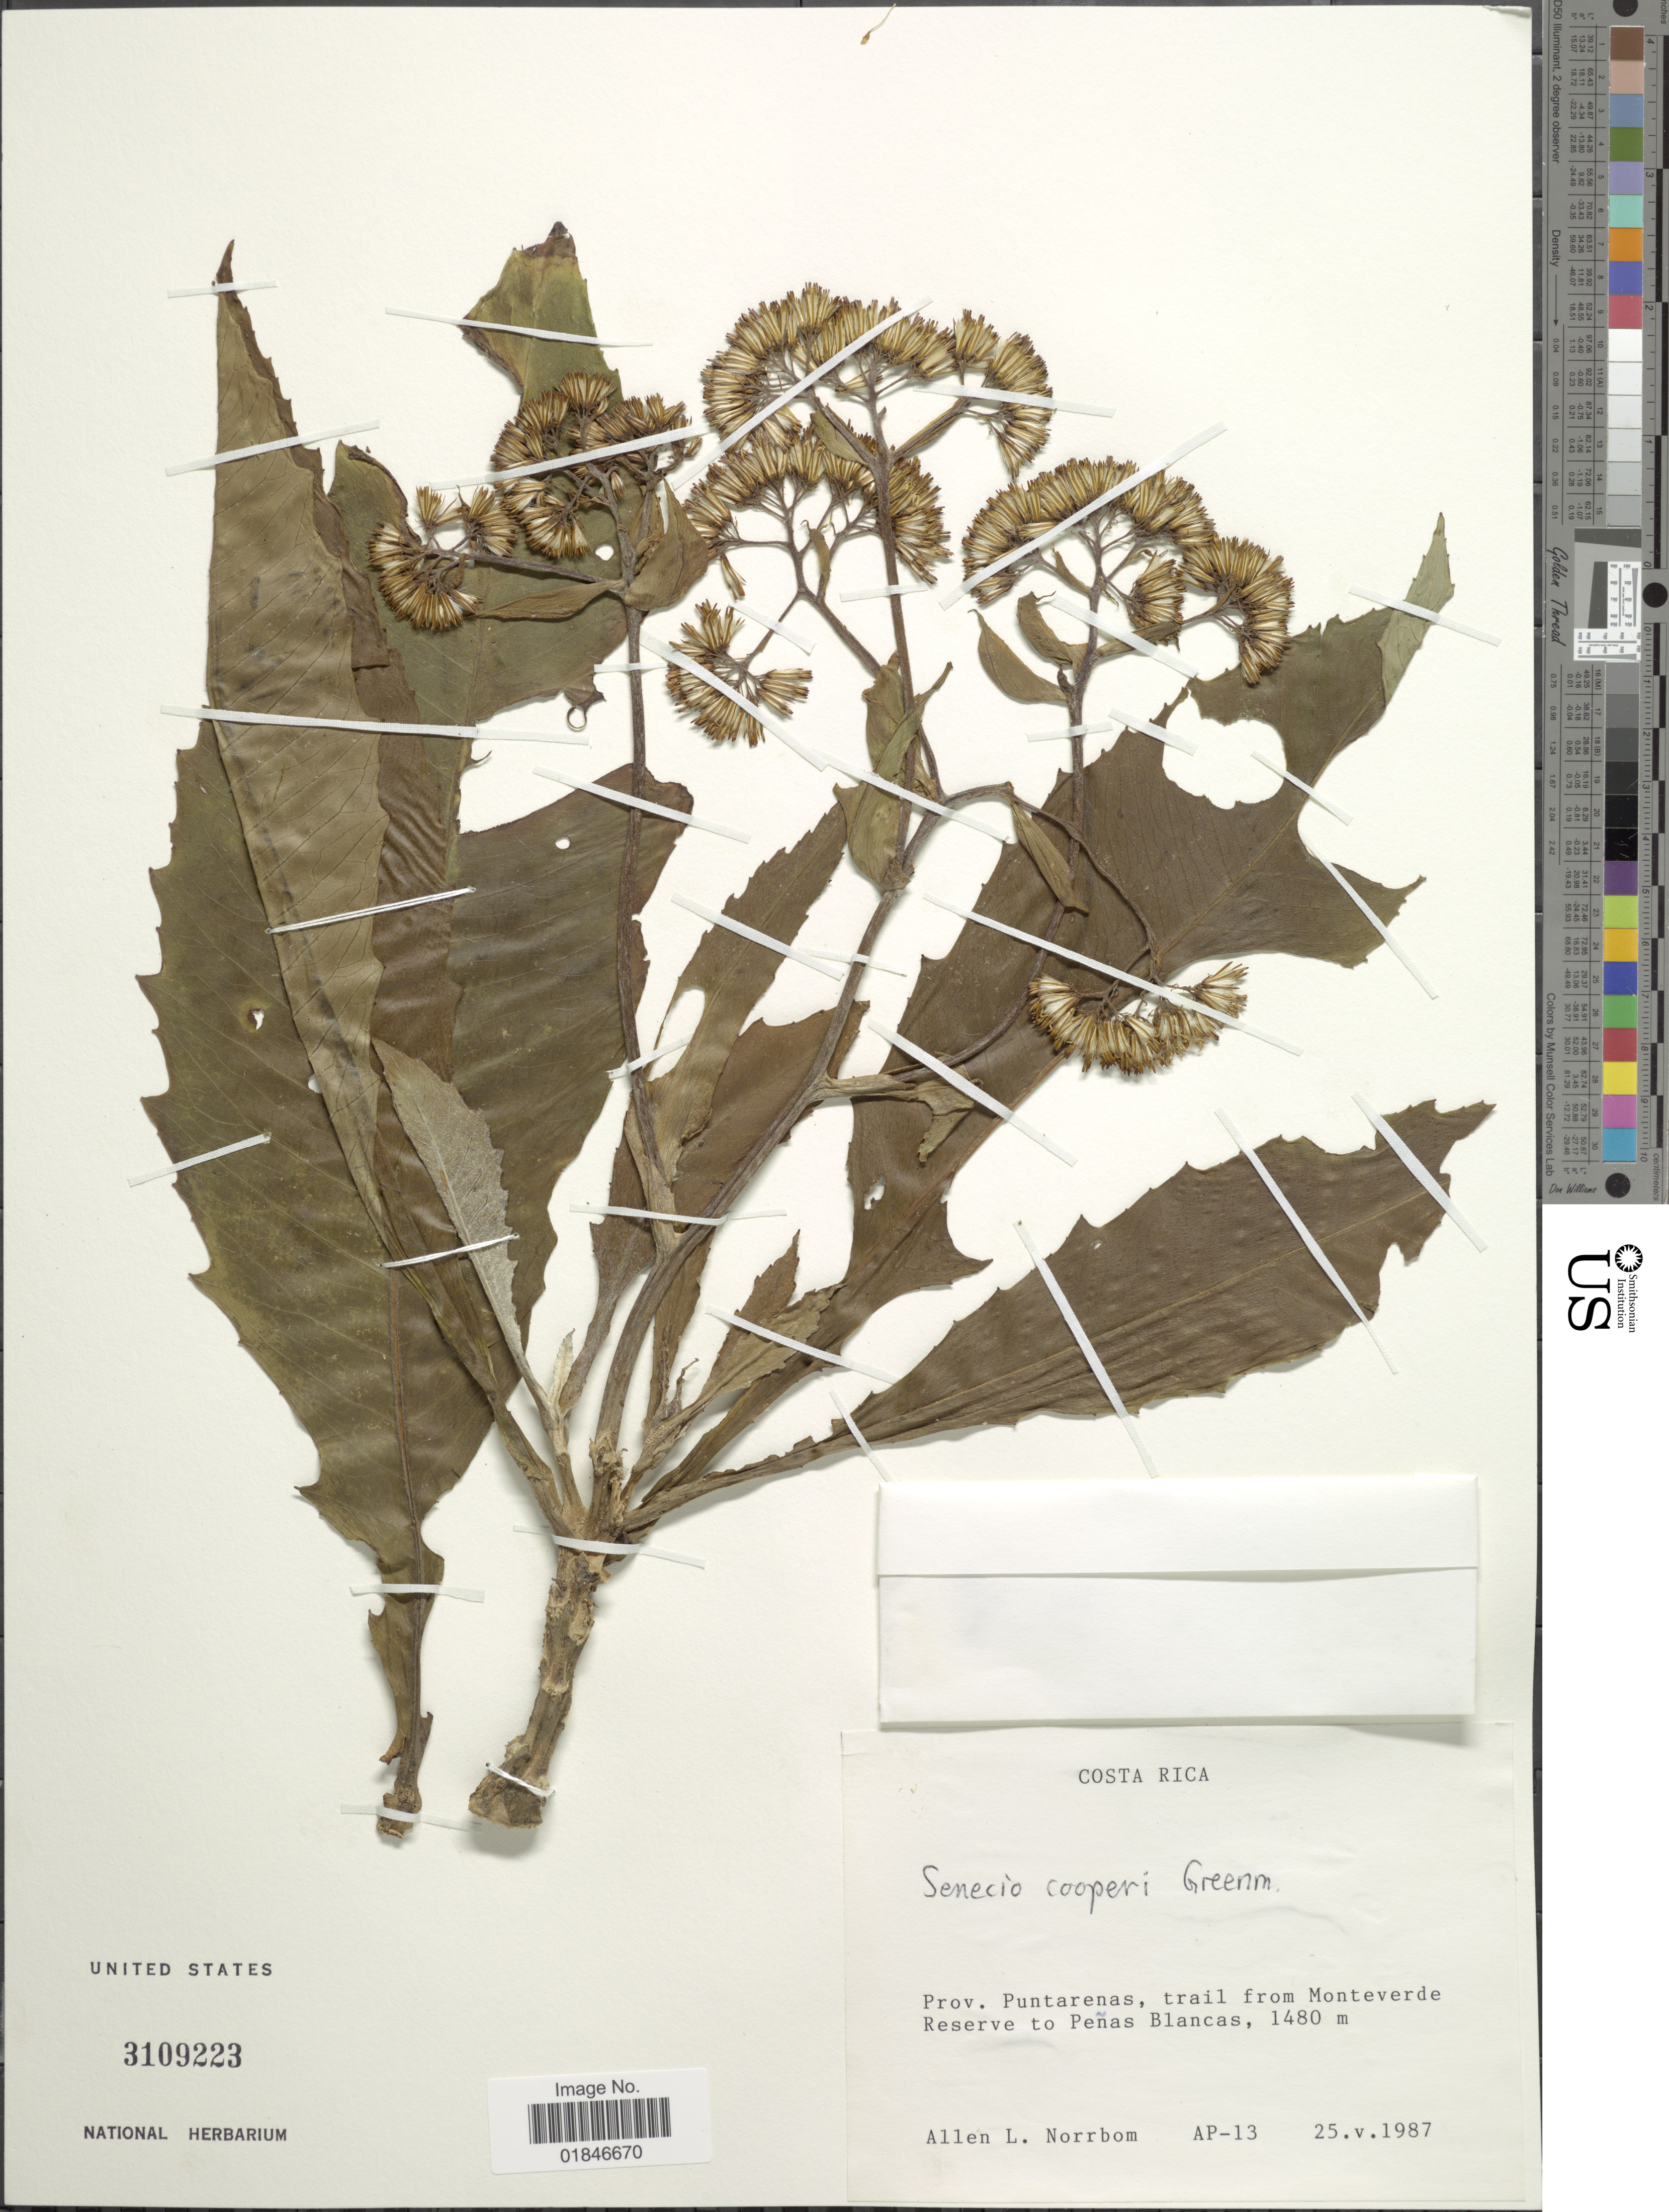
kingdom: Plantae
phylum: Tracheophyta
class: Magnoliopsida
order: Asterales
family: Asteraceae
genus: Jessea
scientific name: Jessea cooperi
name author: (Greenm.) H. Rob. & Cuatrec.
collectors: A. L. Norrbom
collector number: AP-13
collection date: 1987-05-25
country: Costa Rica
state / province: Puntarenas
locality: Prov. Puntarenas, trail from Monteverde Reserve to Penas Blancas.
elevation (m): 1480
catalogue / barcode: US 3109223